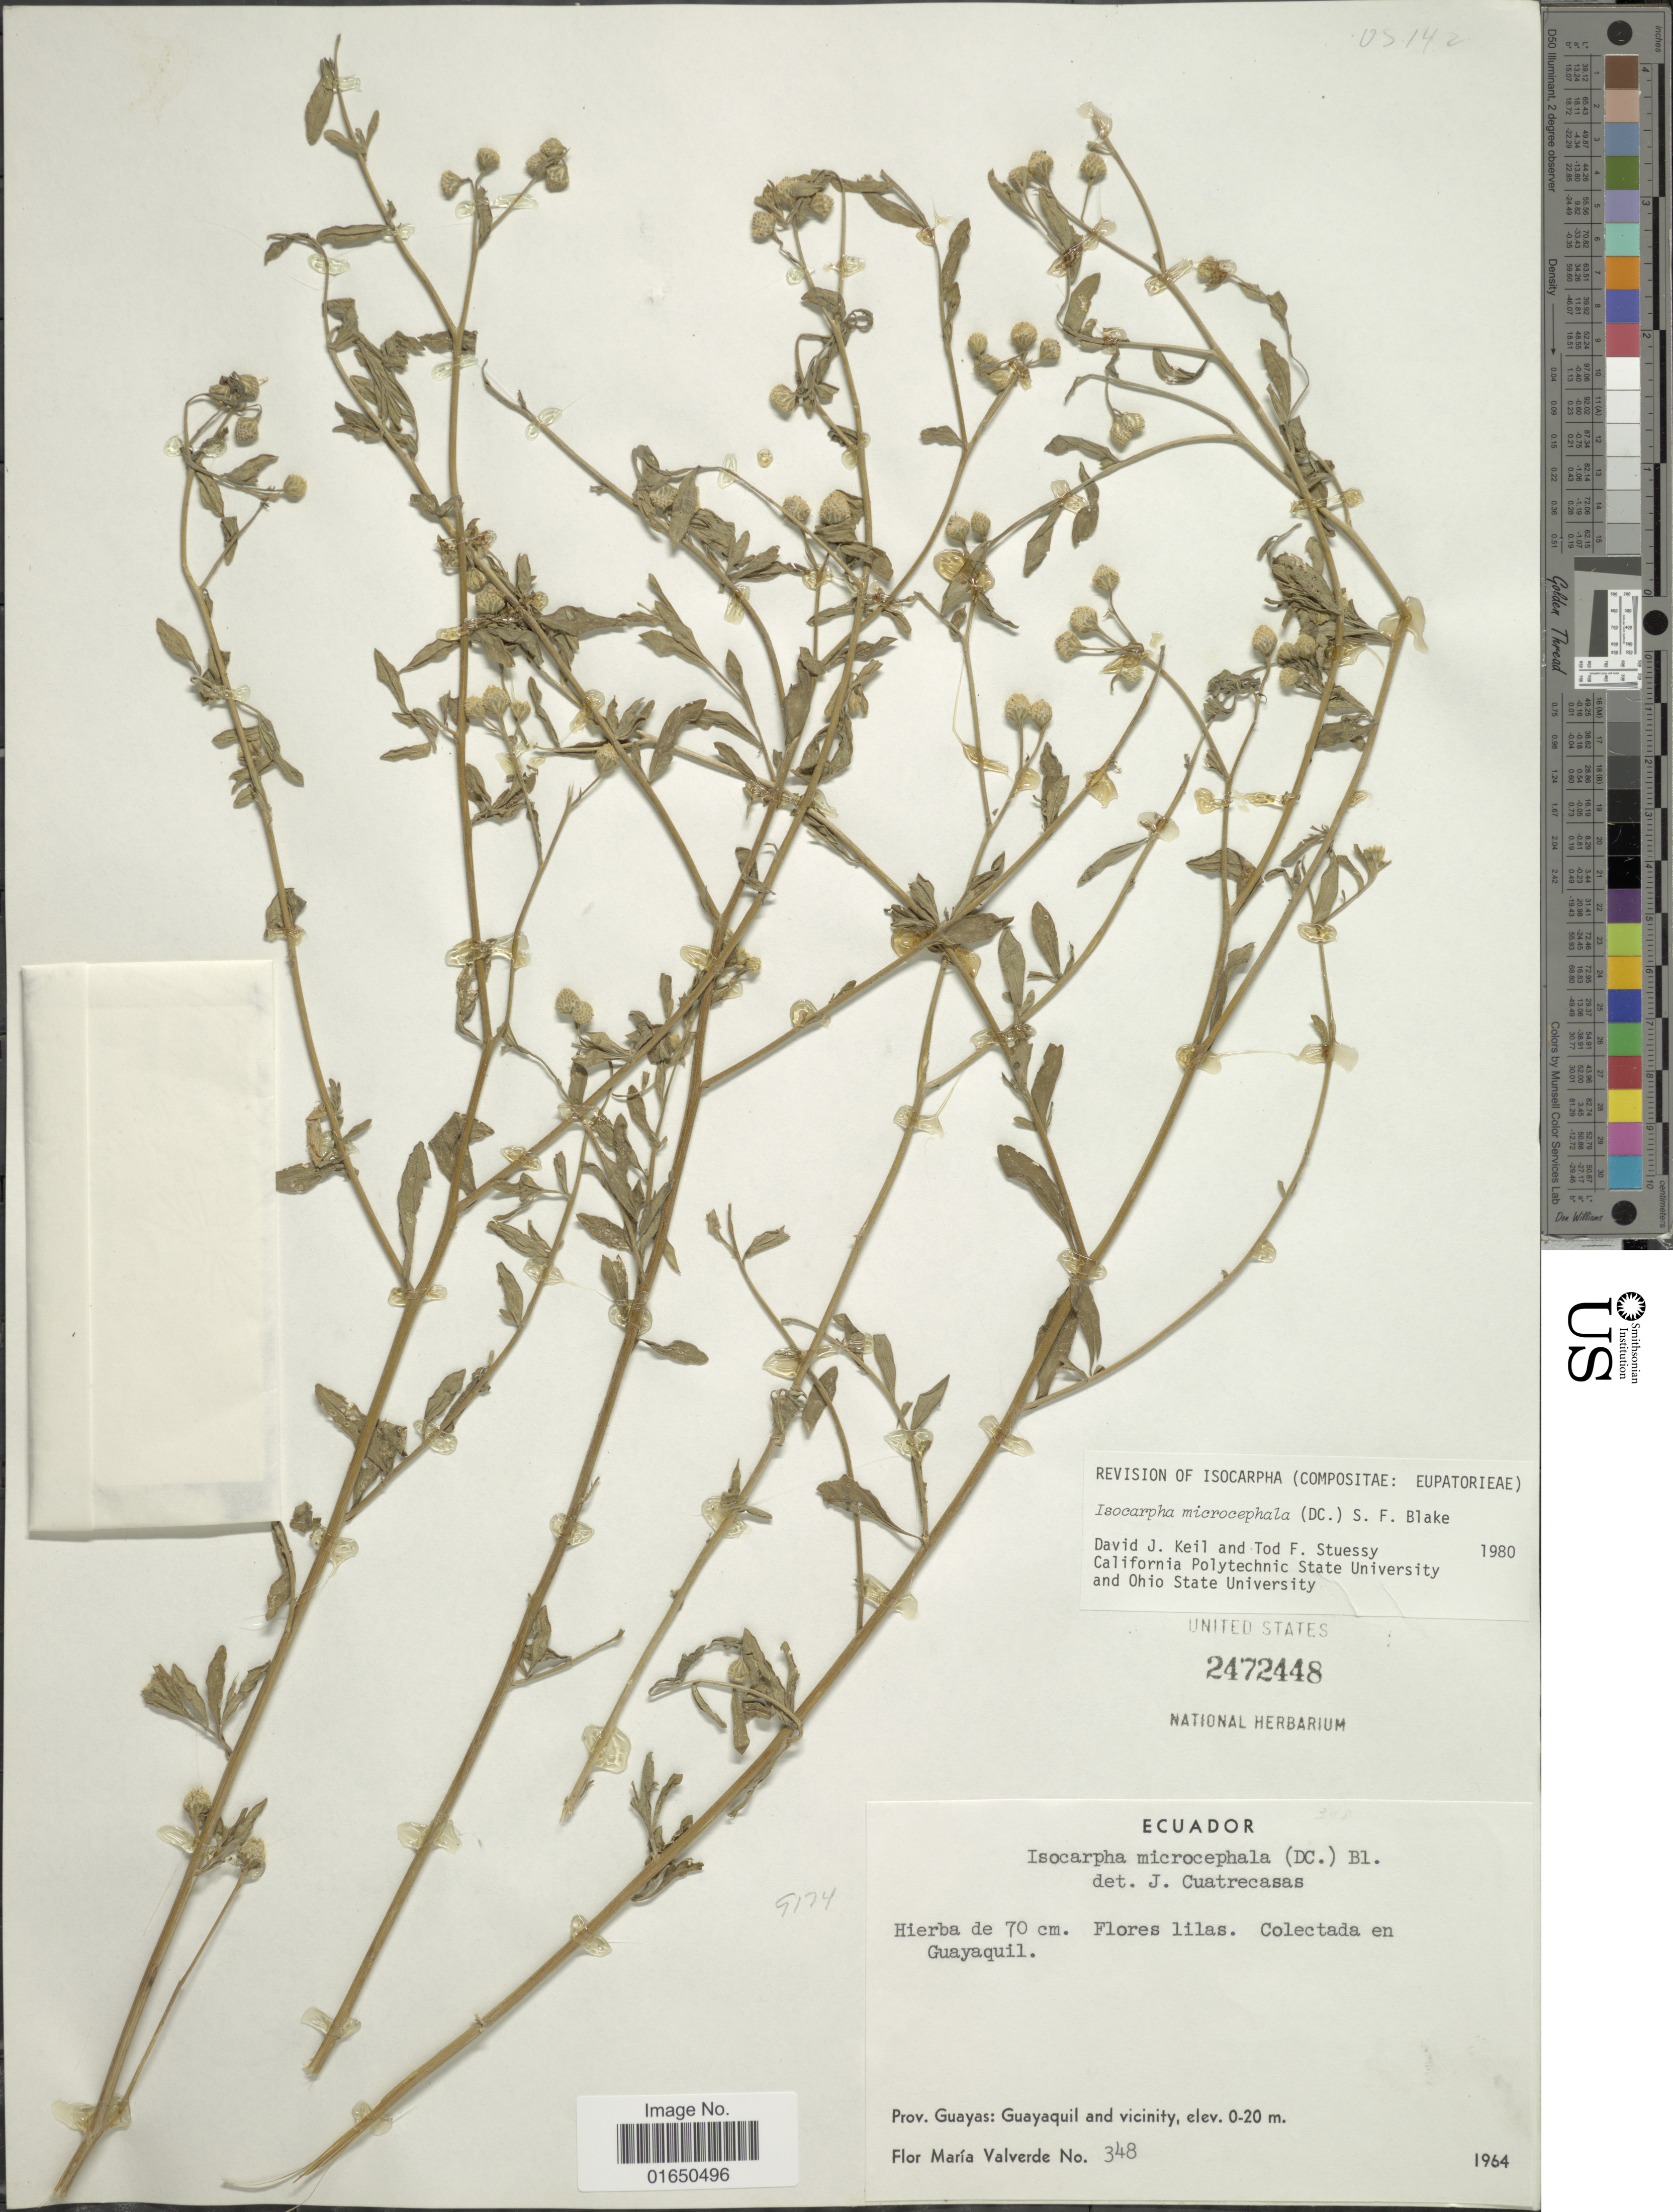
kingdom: Plantae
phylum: Tracheophyta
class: Magnoliopsida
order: Asterales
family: Asteraceae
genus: Isocarpha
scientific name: Isocarpha microcephala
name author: (DC.) S.F. Blake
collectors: F. M. Valverde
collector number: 348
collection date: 1964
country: Ecuador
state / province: Guayas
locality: Guayaquil and vicinity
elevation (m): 0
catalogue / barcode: US 2472448